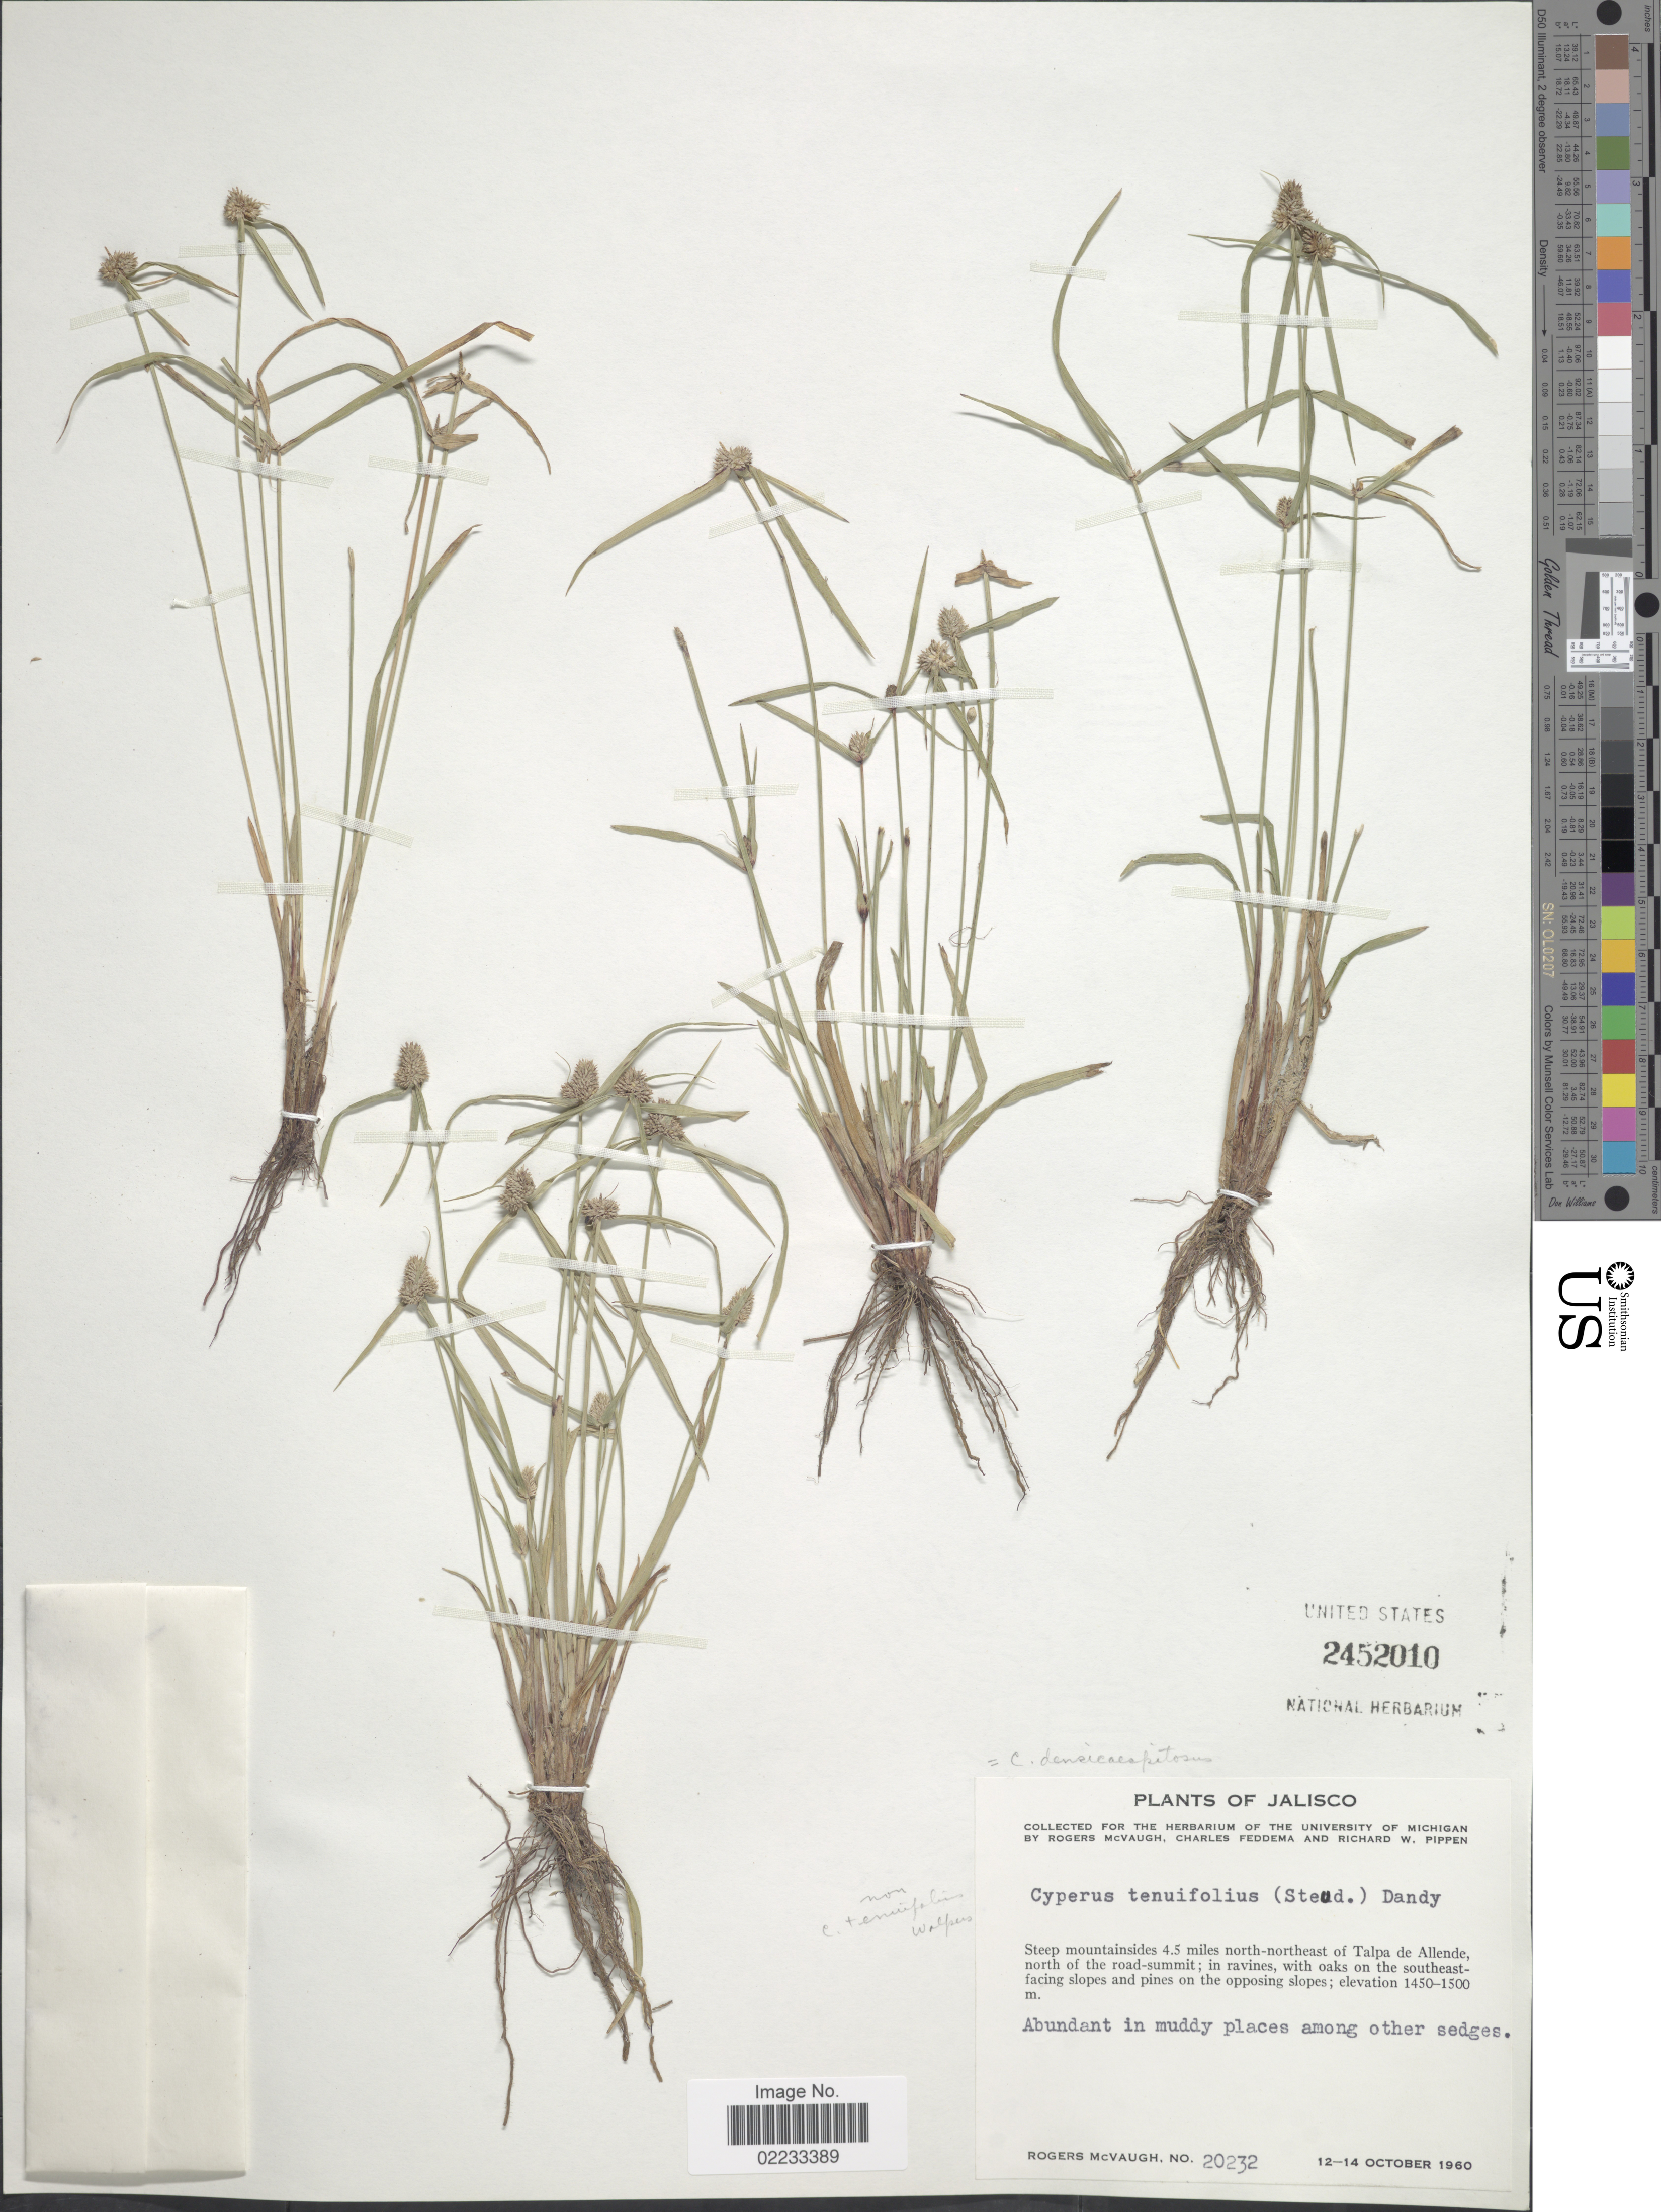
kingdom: Plantae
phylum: Tracheophyta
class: Liliopsida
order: Poales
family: Cyperaceae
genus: Cyperus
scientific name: Cyperus hortensis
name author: (Salzm. ex Steud.) Dorr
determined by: Strong, Mark T., (BOT), Smithsonian Institution - National Museum of Natural History (UNITED STATES)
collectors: R. McVaugh, C. Feddema & R. W. Pippen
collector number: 20232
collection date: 1960-10-12/1960-10-14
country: Mexico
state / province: Jalisco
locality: Steep mountains 4.5 miles north-northeast of Talpa de Allende, north of the road-summit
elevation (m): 1450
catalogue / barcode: US 2452010